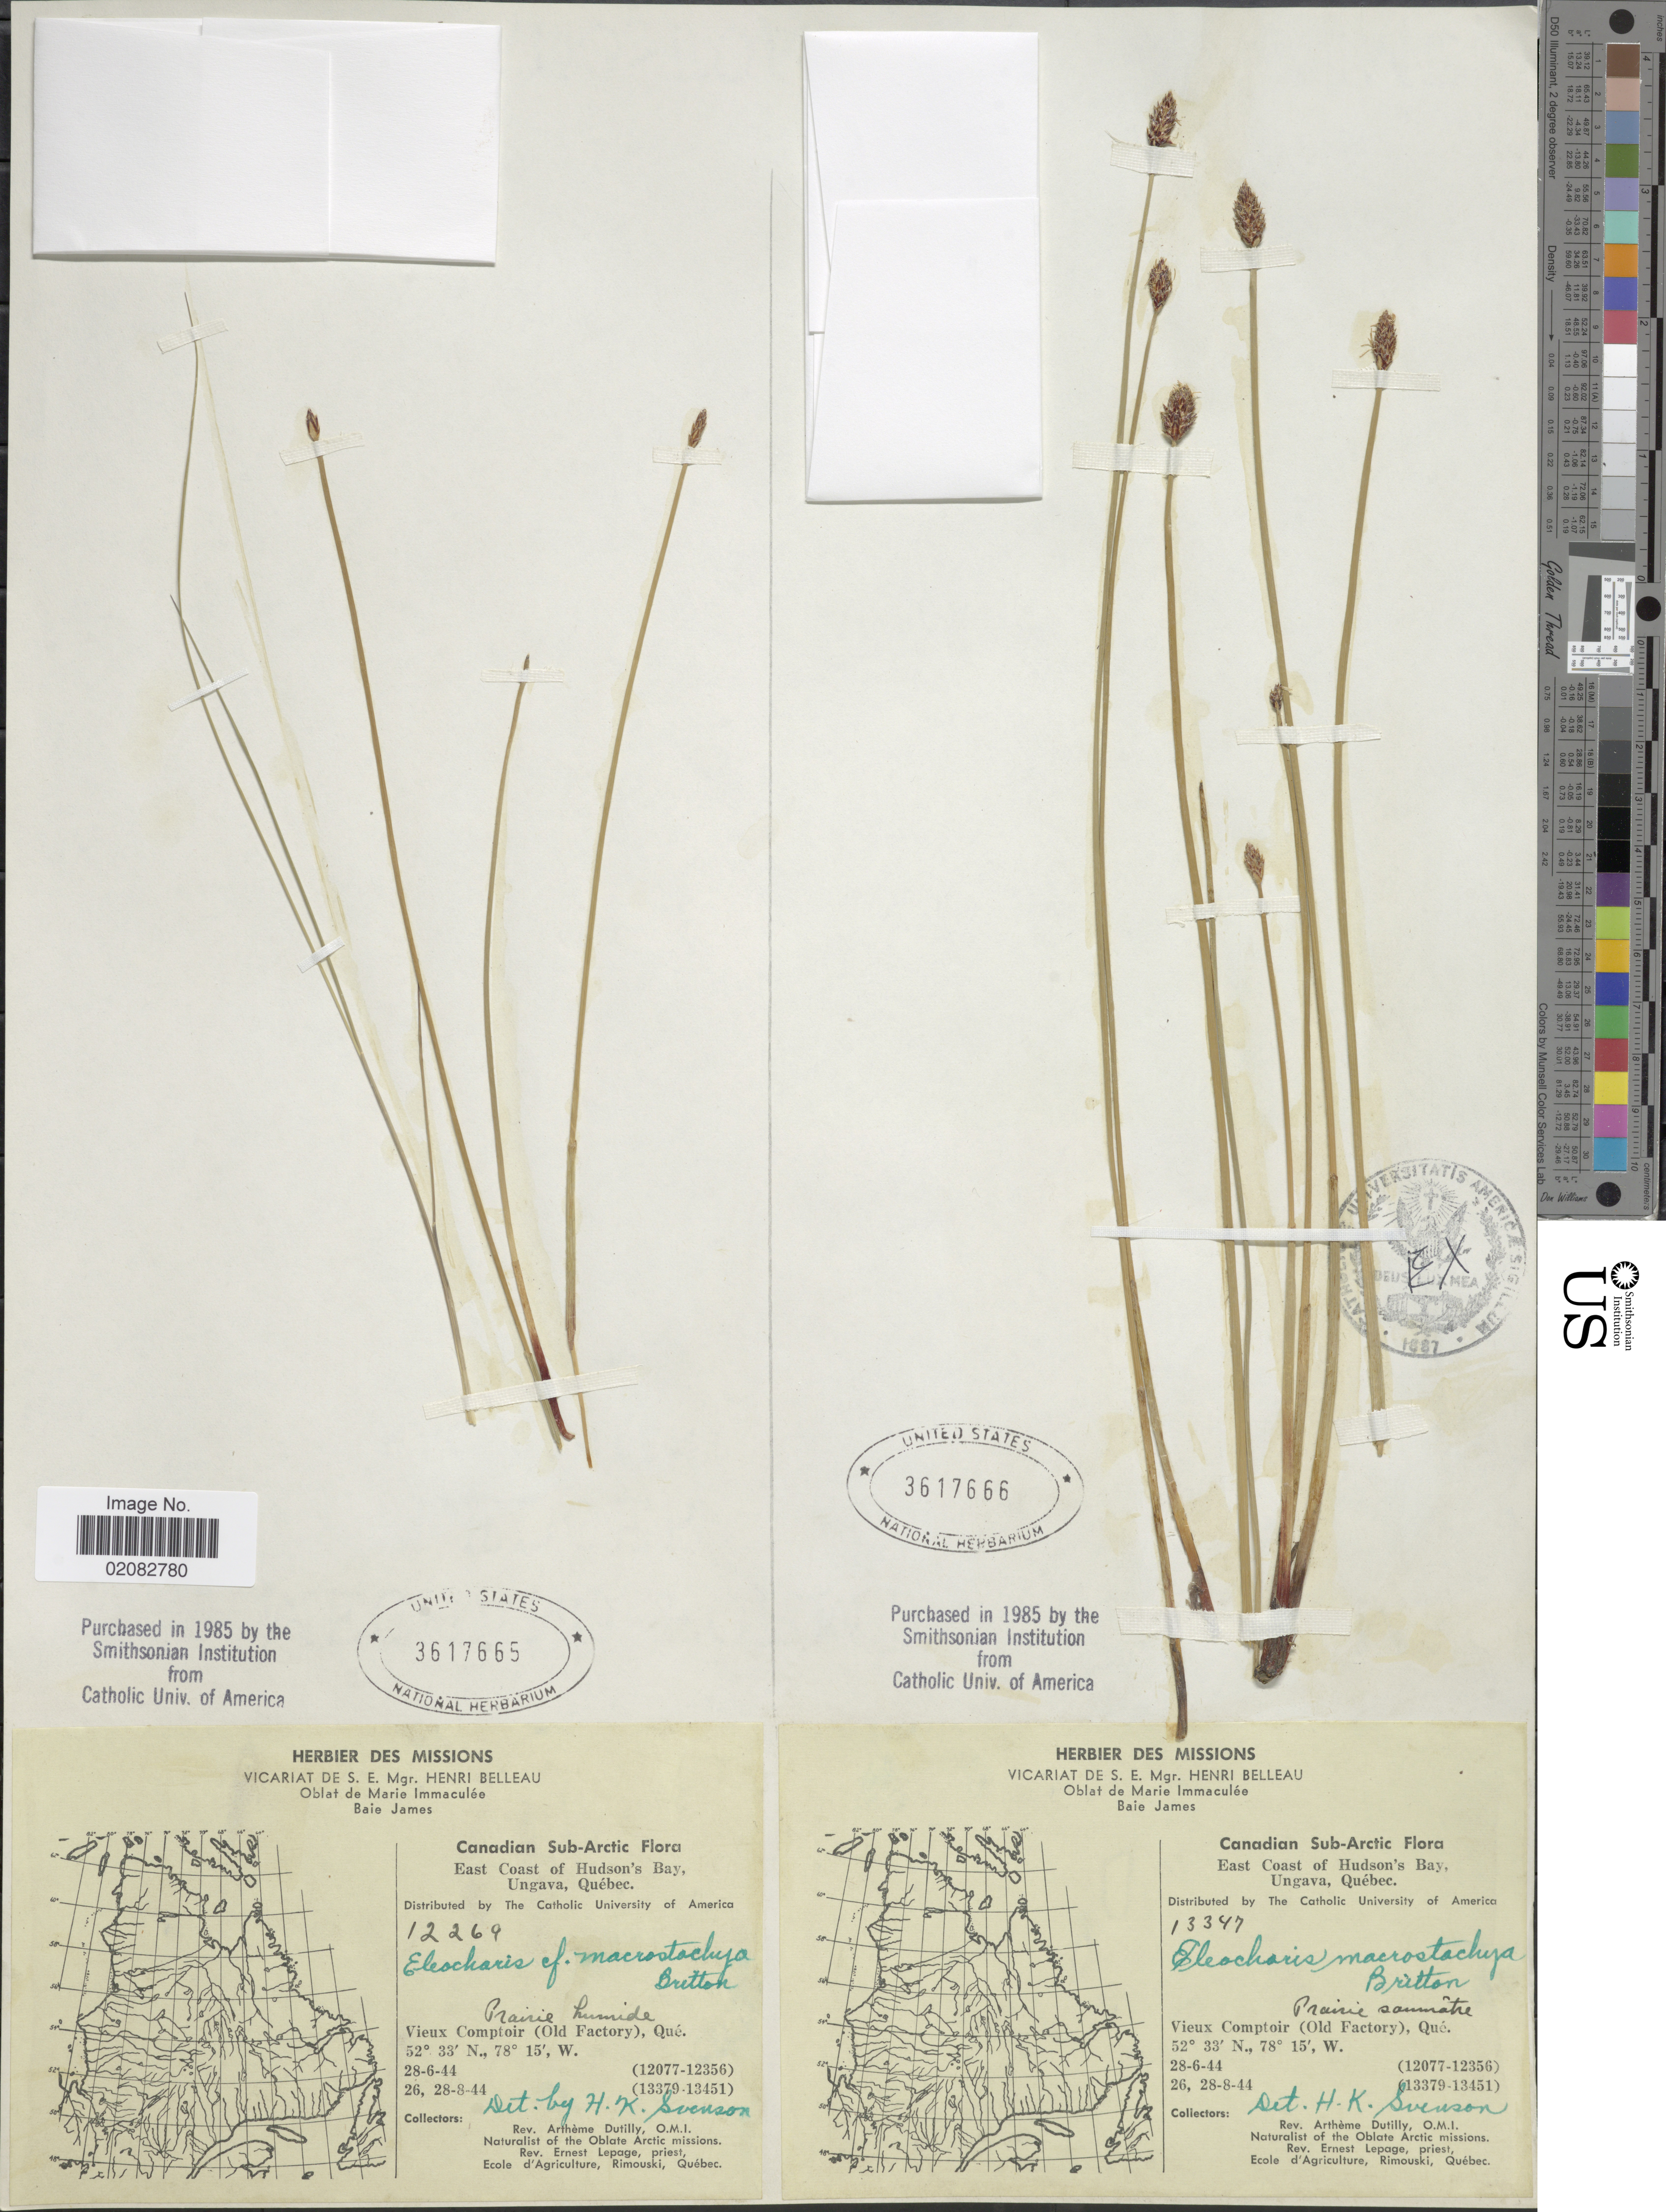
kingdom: Plantae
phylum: Tracheophyta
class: Liliopsida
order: Poales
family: Cyperaceae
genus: Eleocharis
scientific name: Eleocharis macrostachya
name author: Britton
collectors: A. Dutilly & E. Lepage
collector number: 13347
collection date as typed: Transcribed d/m/y: 28/6/44 to 28/8/44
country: Canada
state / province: Quebec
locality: East Coast of Hudson's Bay, Ungava, Vieucx Comptoir (Old Factory)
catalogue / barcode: US 3617666-2